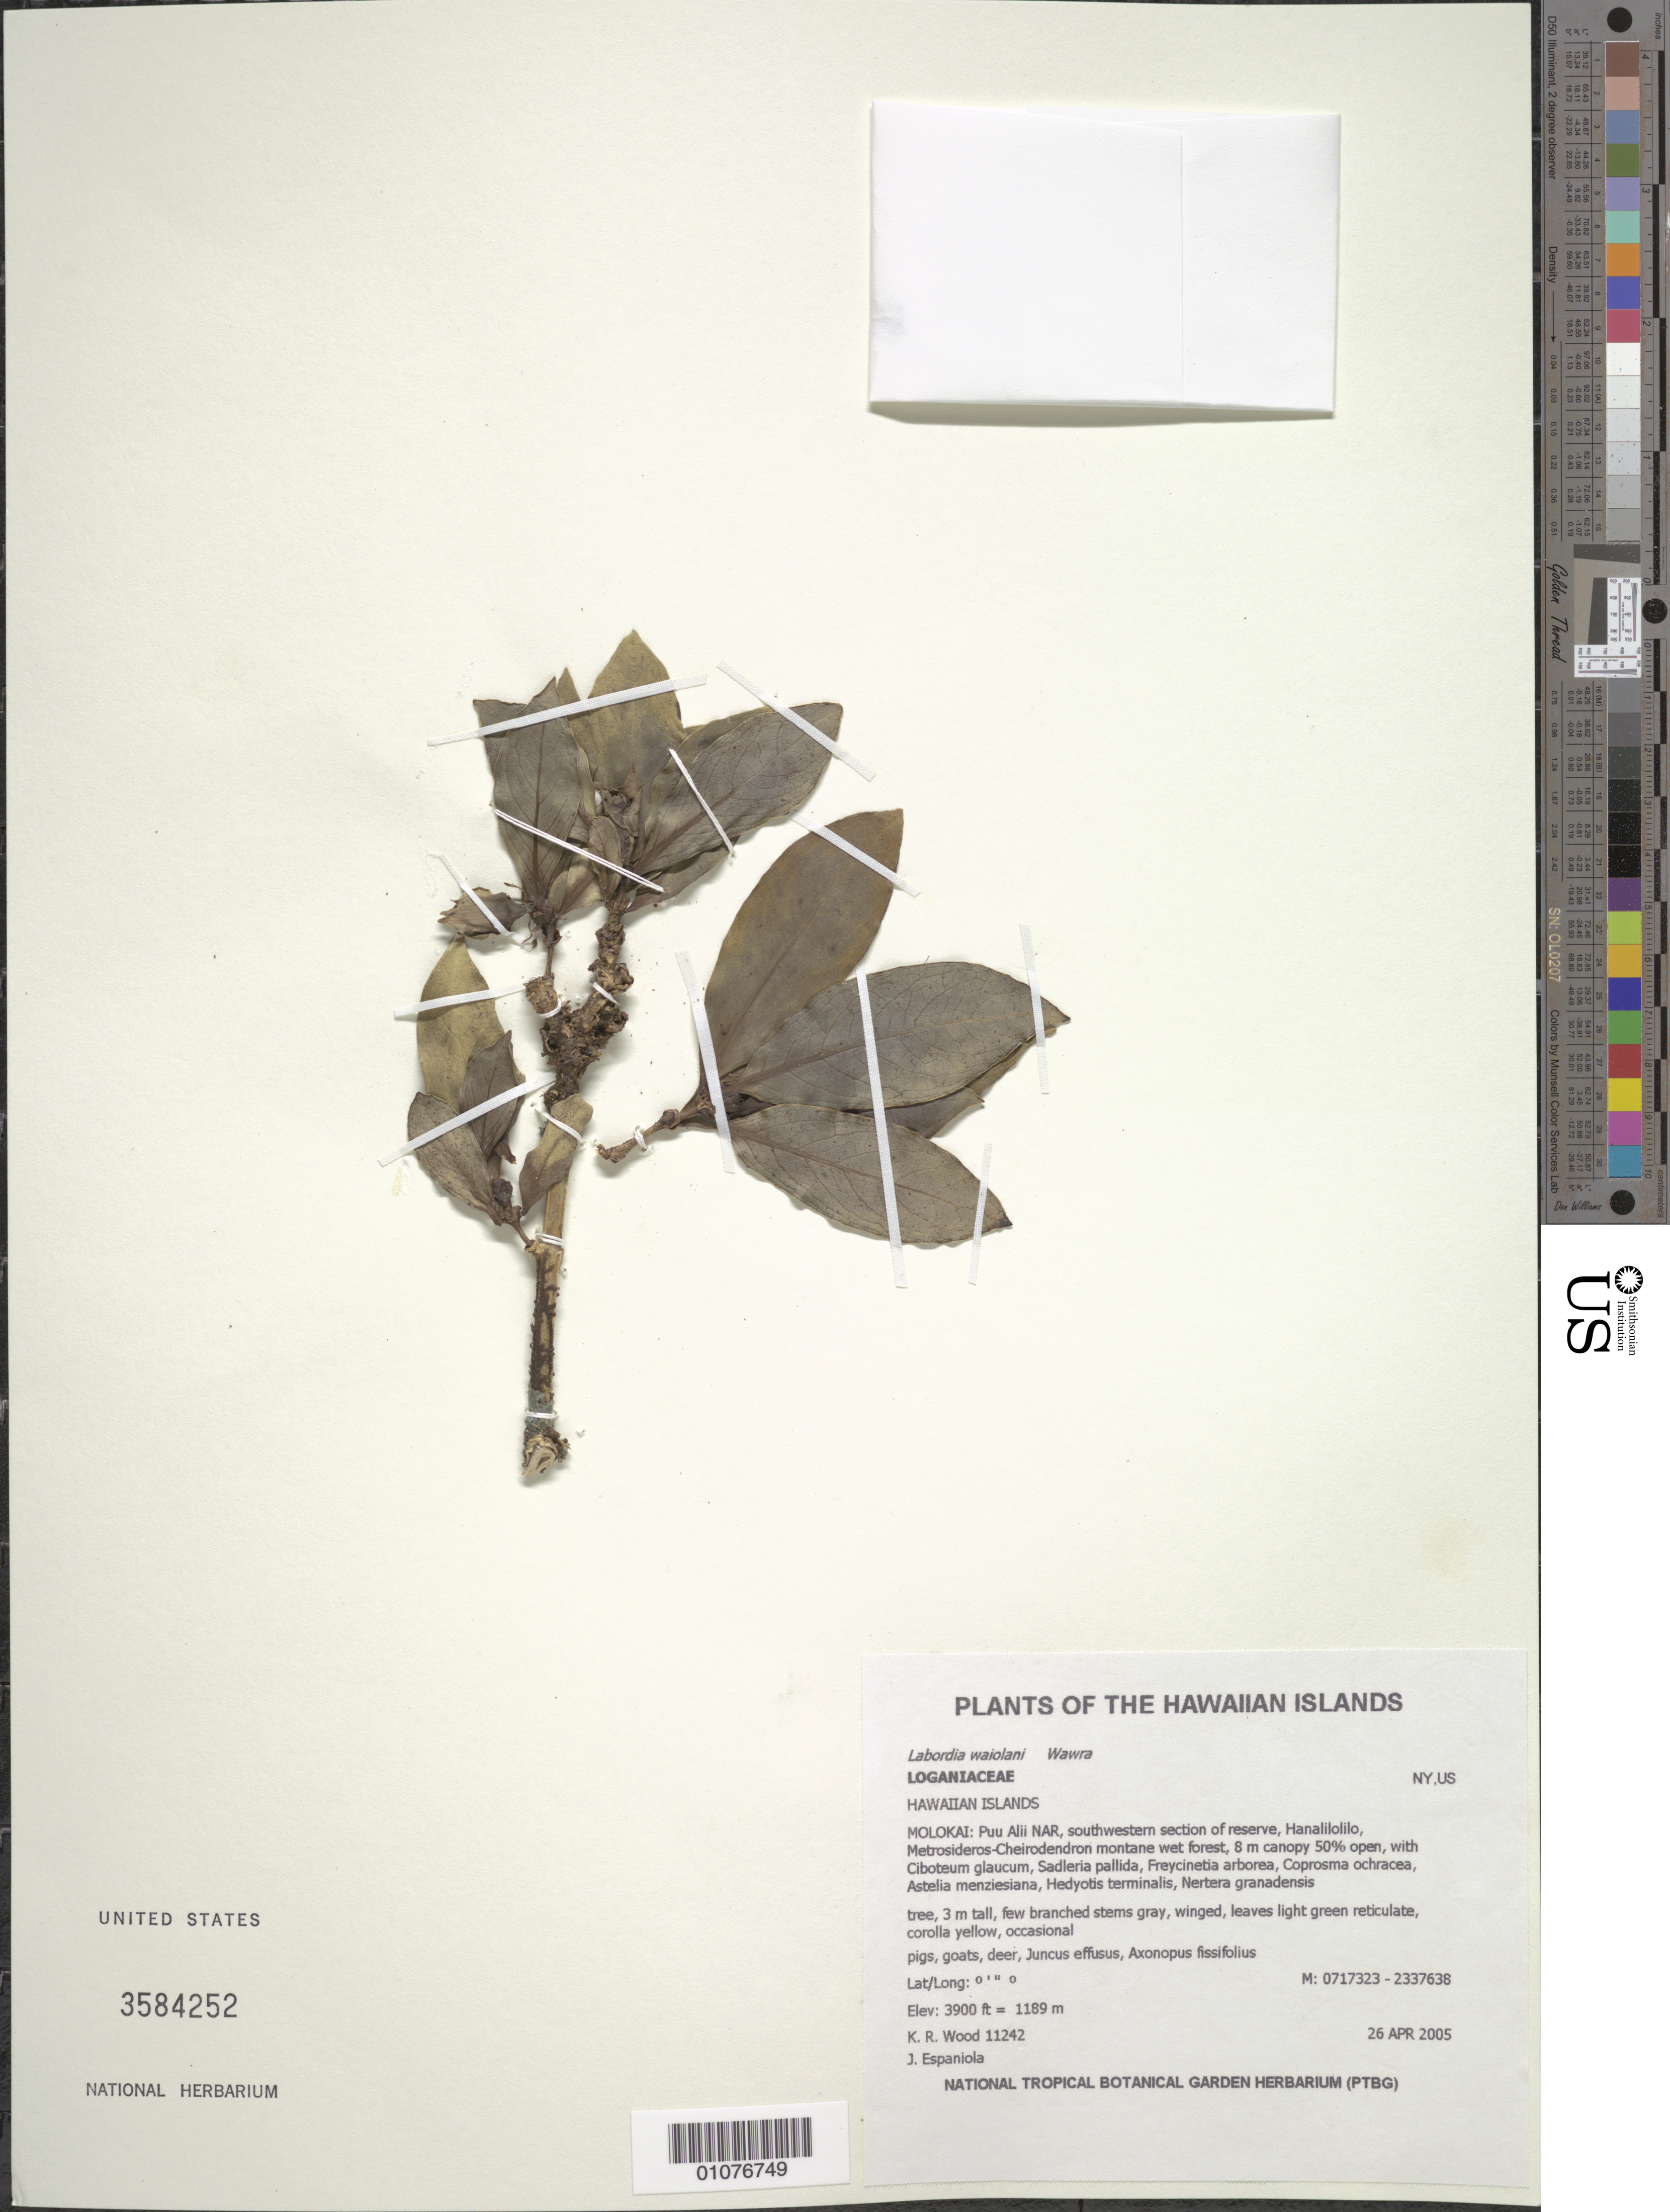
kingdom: Plantae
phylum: Tracheophyta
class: Magnoliopsida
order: Gentianales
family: Loganiaceae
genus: Geniostoma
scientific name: Geniostoma waiolani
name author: (Wawra) Byng & Christenh.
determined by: Wagner, W. L., (BOT), Smithsonian Institution - National Museum of Natural History (UNITED STATES)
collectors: K. R. Wood & J. Espaniola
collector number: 11242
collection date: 2005-04-26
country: United States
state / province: Hawaii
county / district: Maui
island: Moloka'i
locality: Puu Alii NAR, southwestern section of reserve, Hanalilolilo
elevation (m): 1189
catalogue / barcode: US 3584252